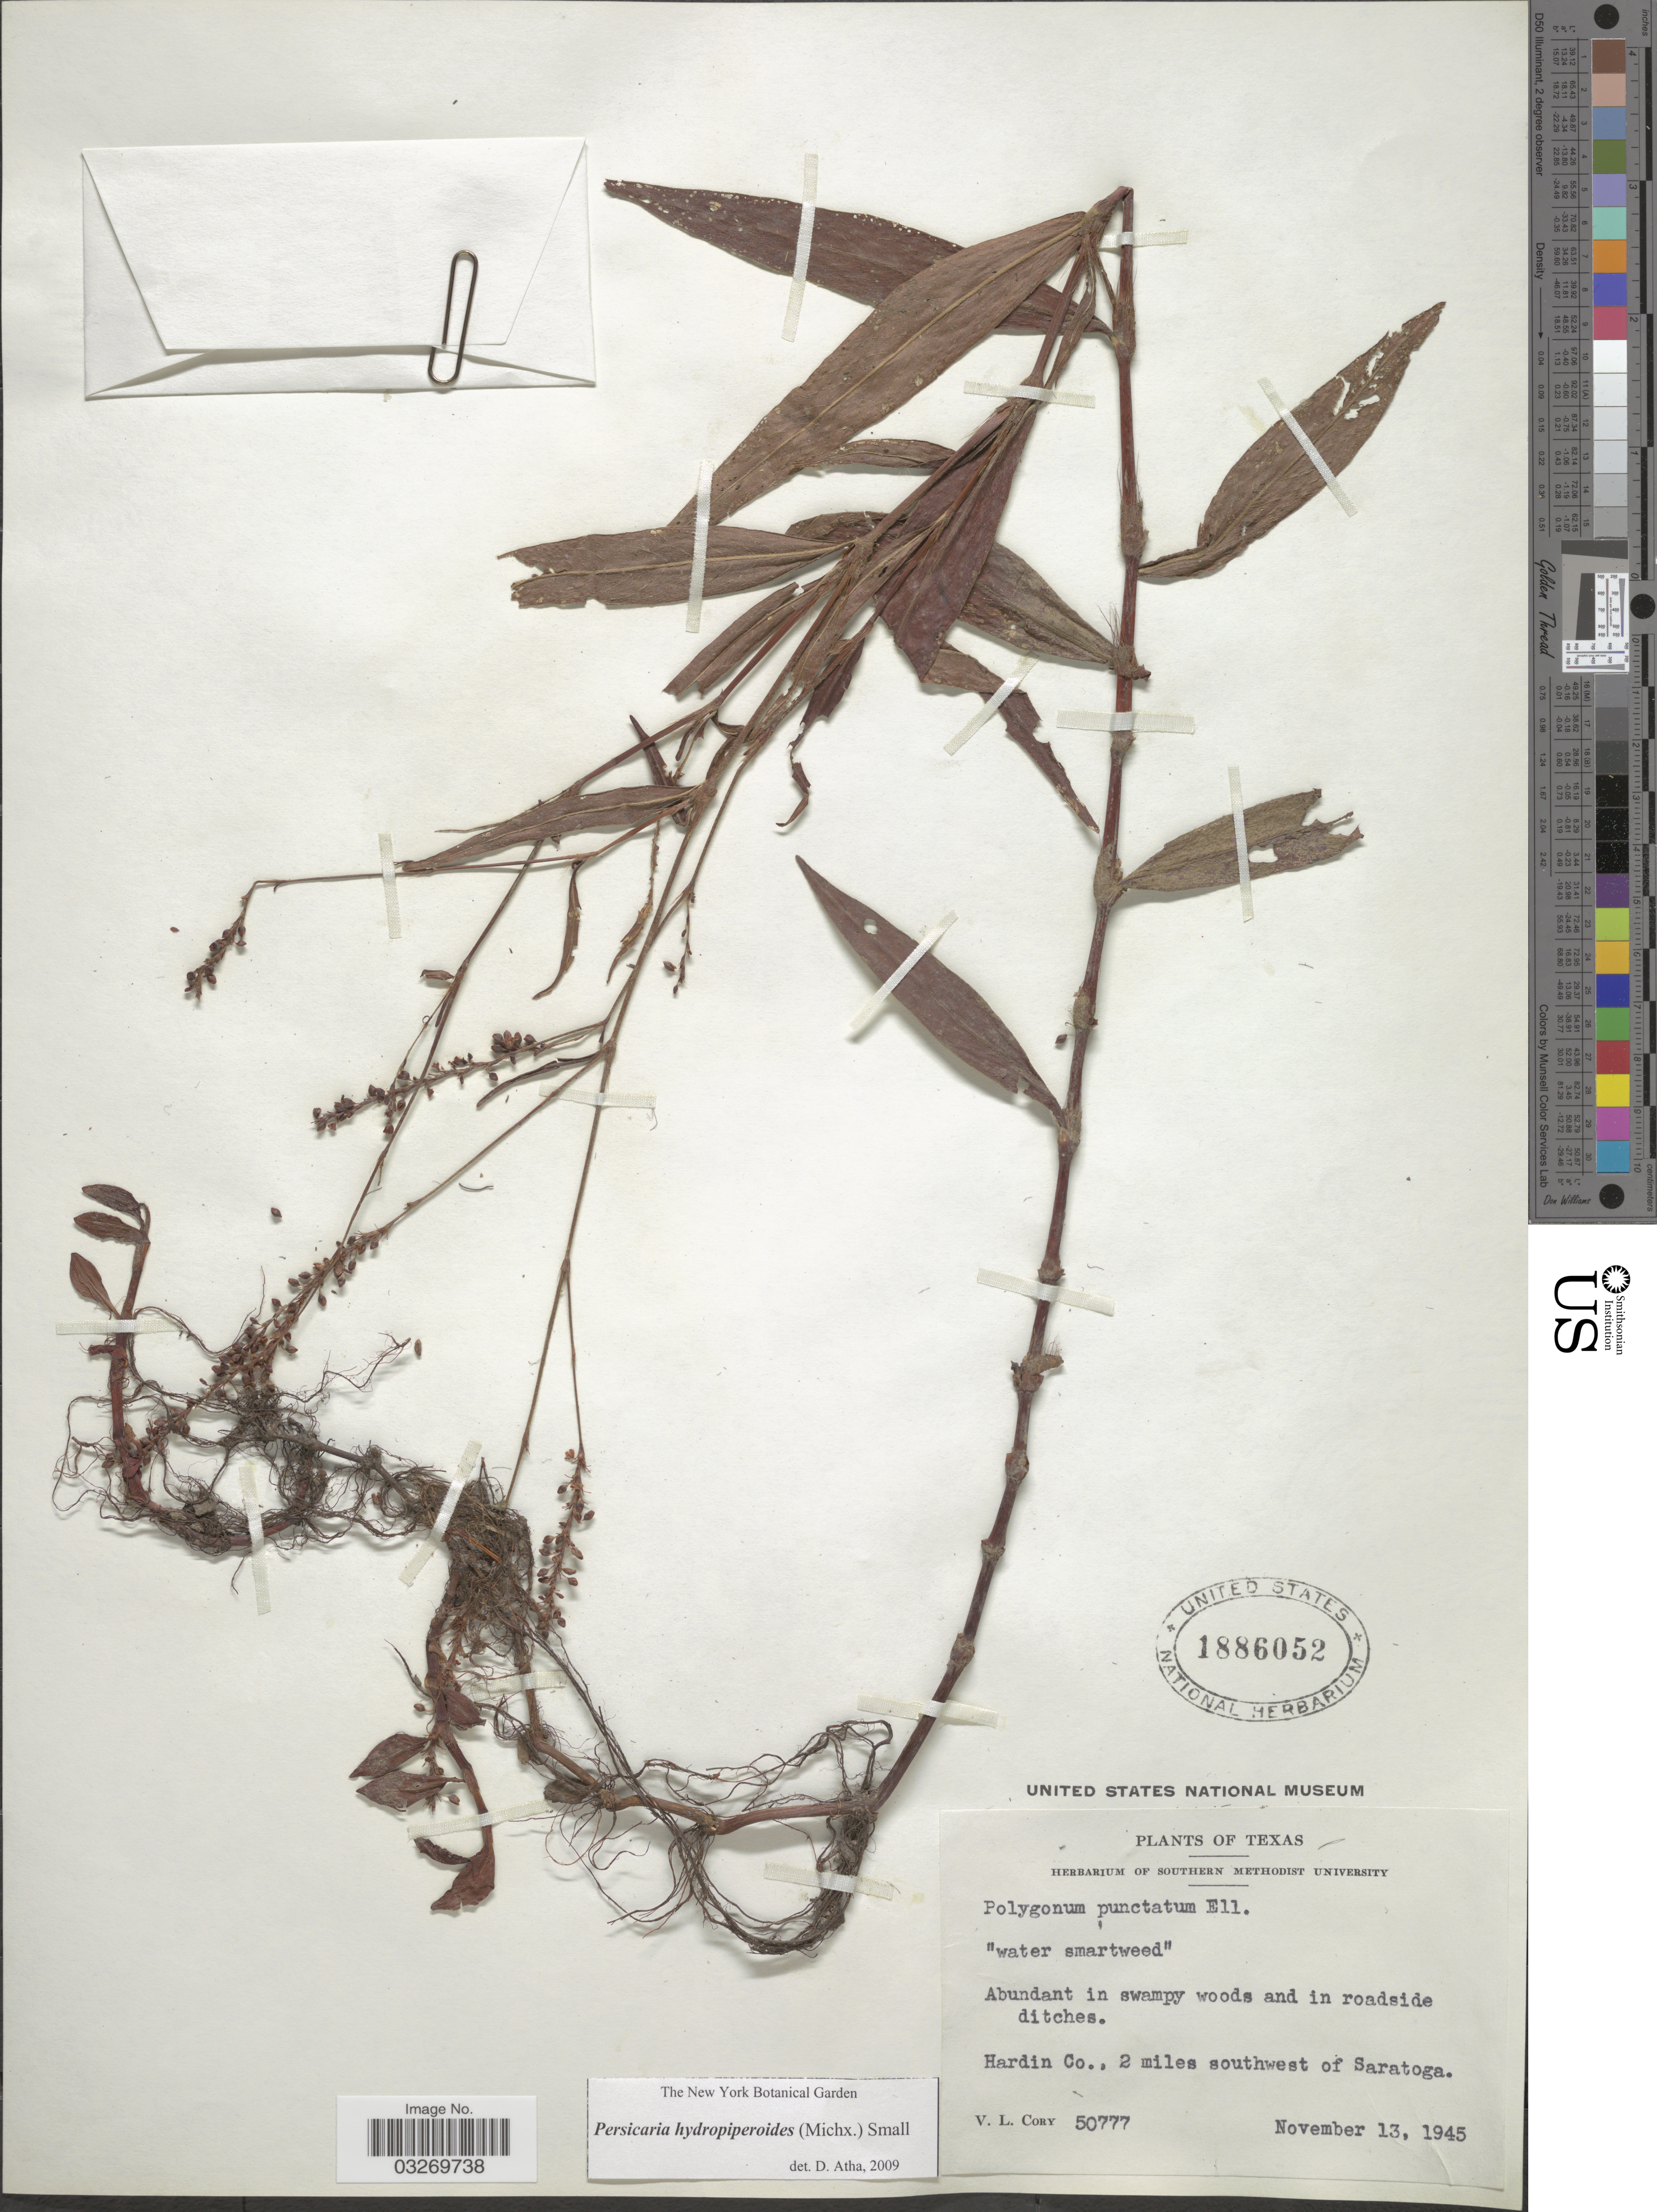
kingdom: Plantae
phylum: Tracheophyta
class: Magnoliopsida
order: Caryophyllales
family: Polygonaceae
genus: Persicaria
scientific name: Persicaria hydropiperoides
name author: (Michx.) Small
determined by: Atha, D. E.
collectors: V. Cory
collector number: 50777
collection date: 1945-11-13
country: United States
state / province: Texas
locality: Hardin Co., 2 miles southwest of Saratoga.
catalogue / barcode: US 1886052